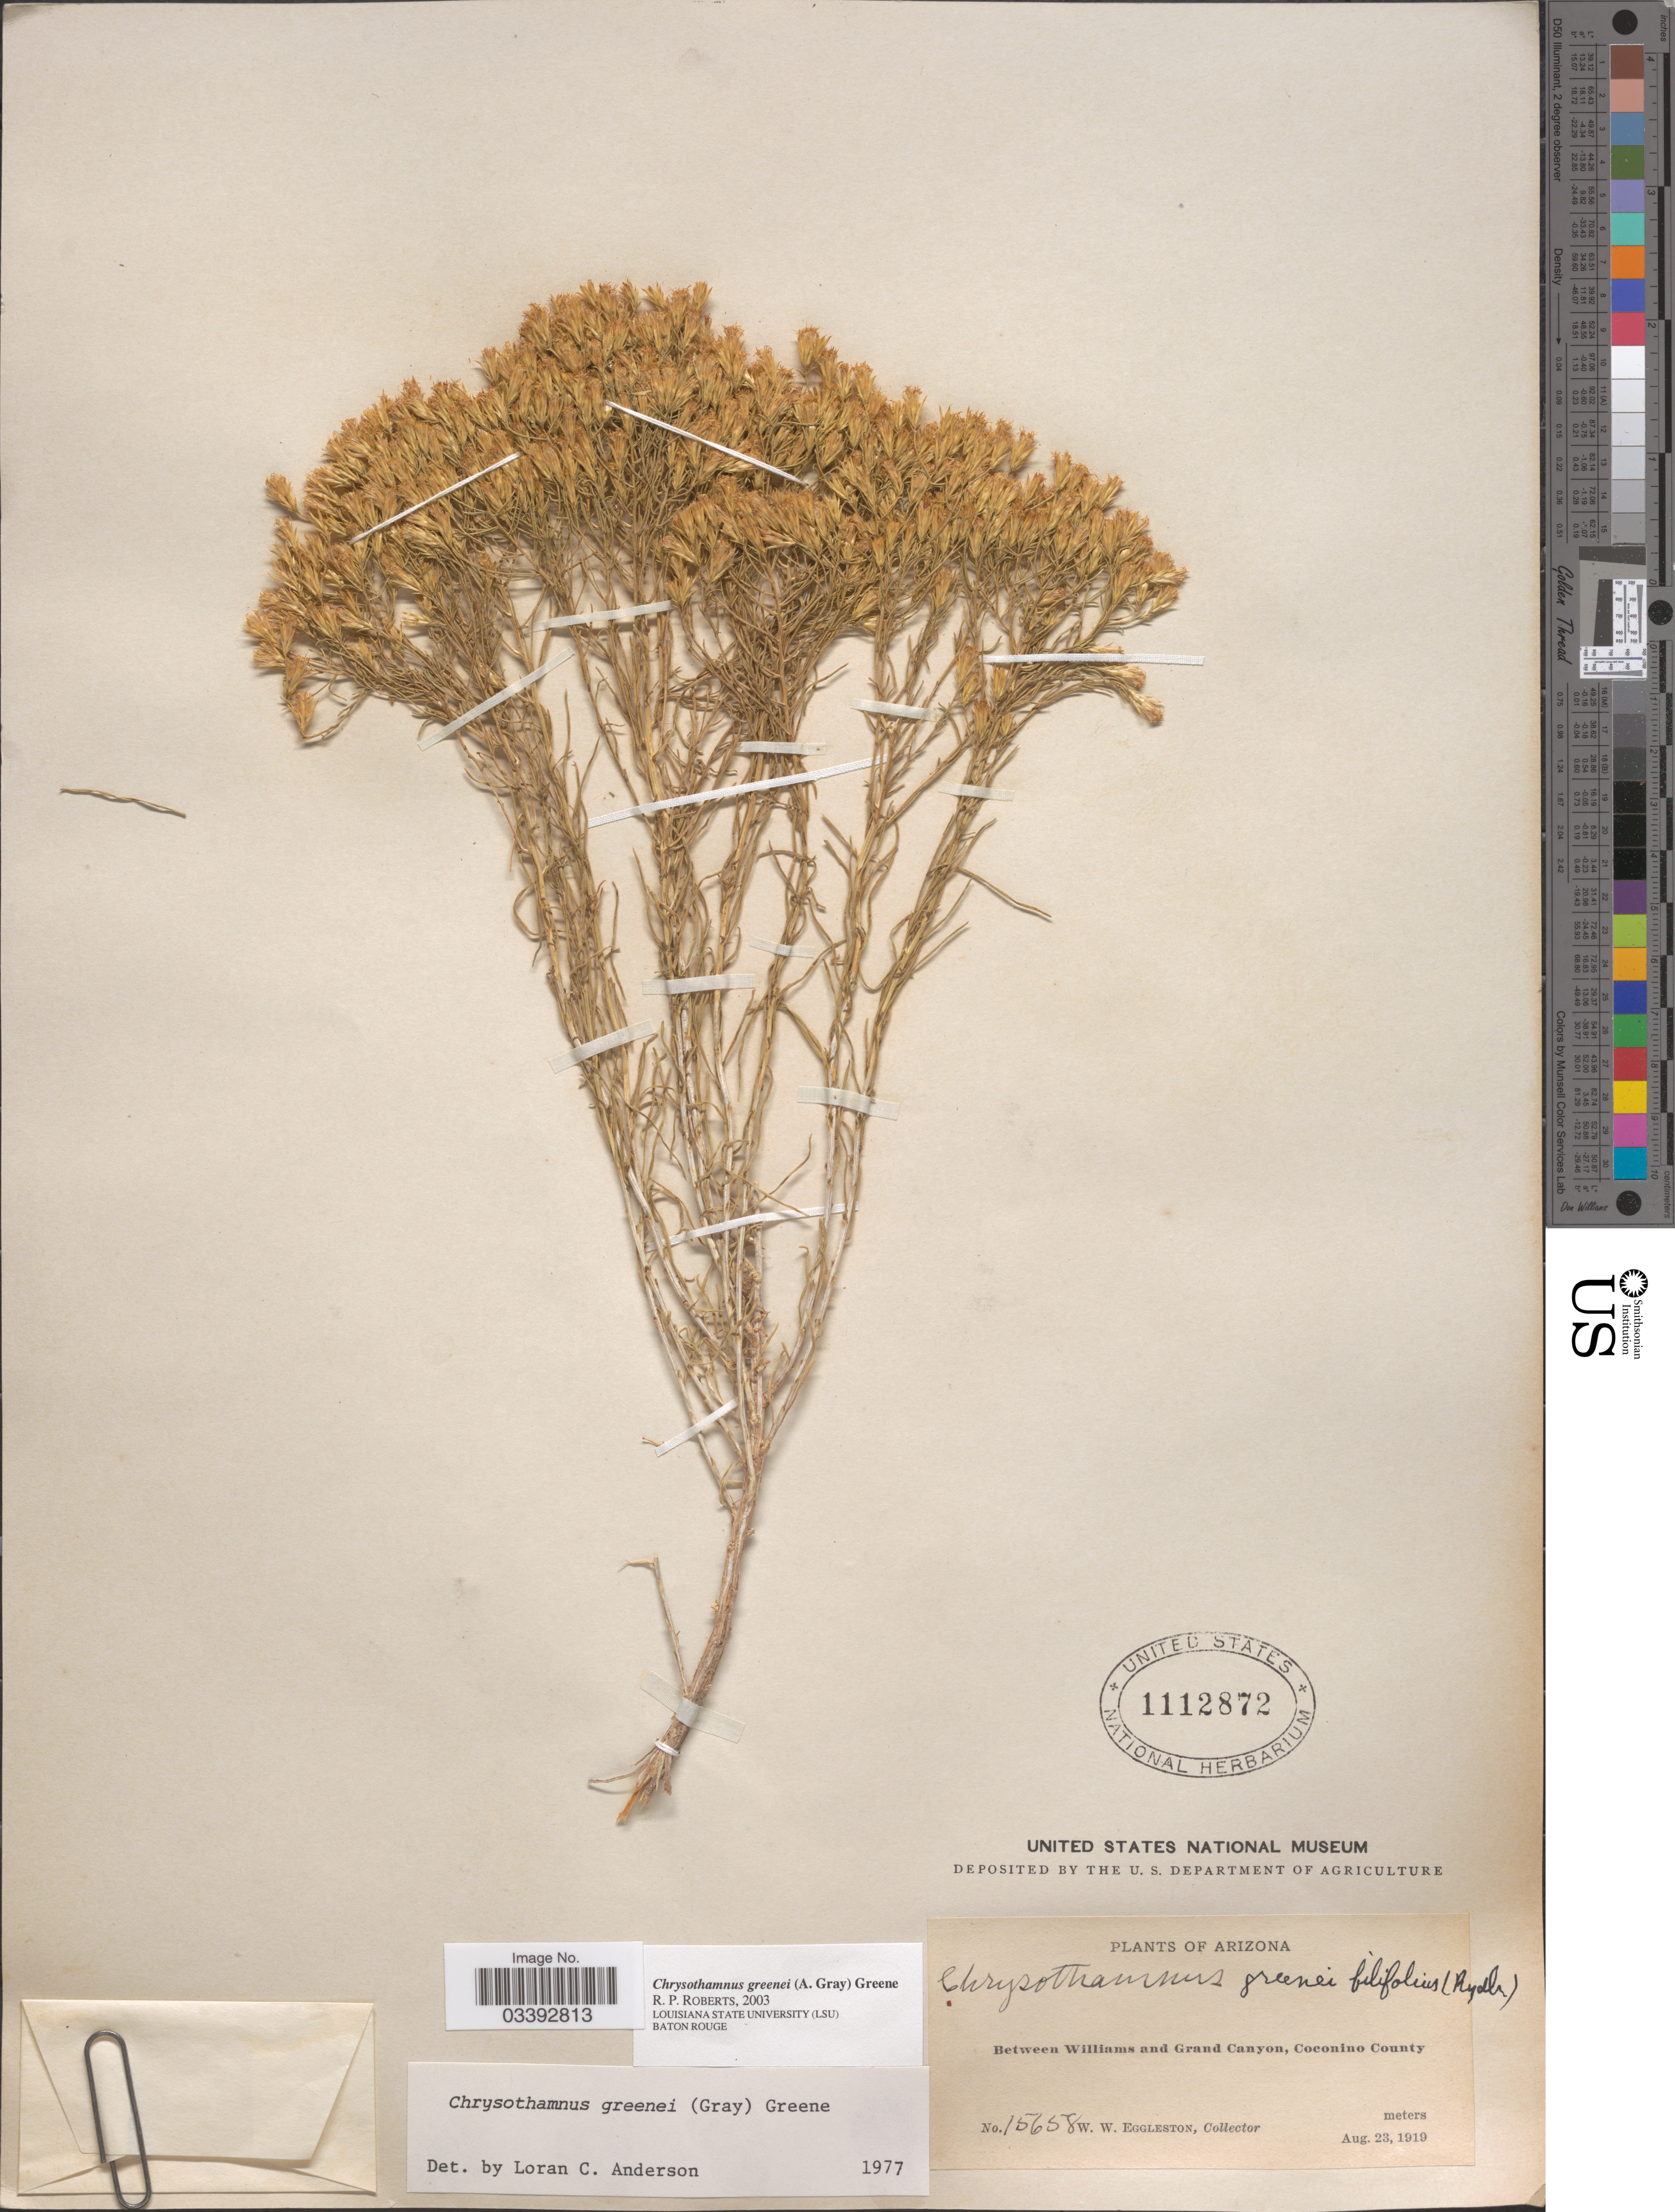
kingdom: Plantae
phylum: Tracheophyta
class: Magnoliopsida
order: Asterales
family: Asteraceae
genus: Chrysothamnus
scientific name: Chrysothamnus greenei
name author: (A. Gray) Greene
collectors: W. W. Eggleston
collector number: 15658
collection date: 1919-08-23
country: United States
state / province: Arizona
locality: Between Williams and Grand Canyon, Coconino County.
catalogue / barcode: US 1112872